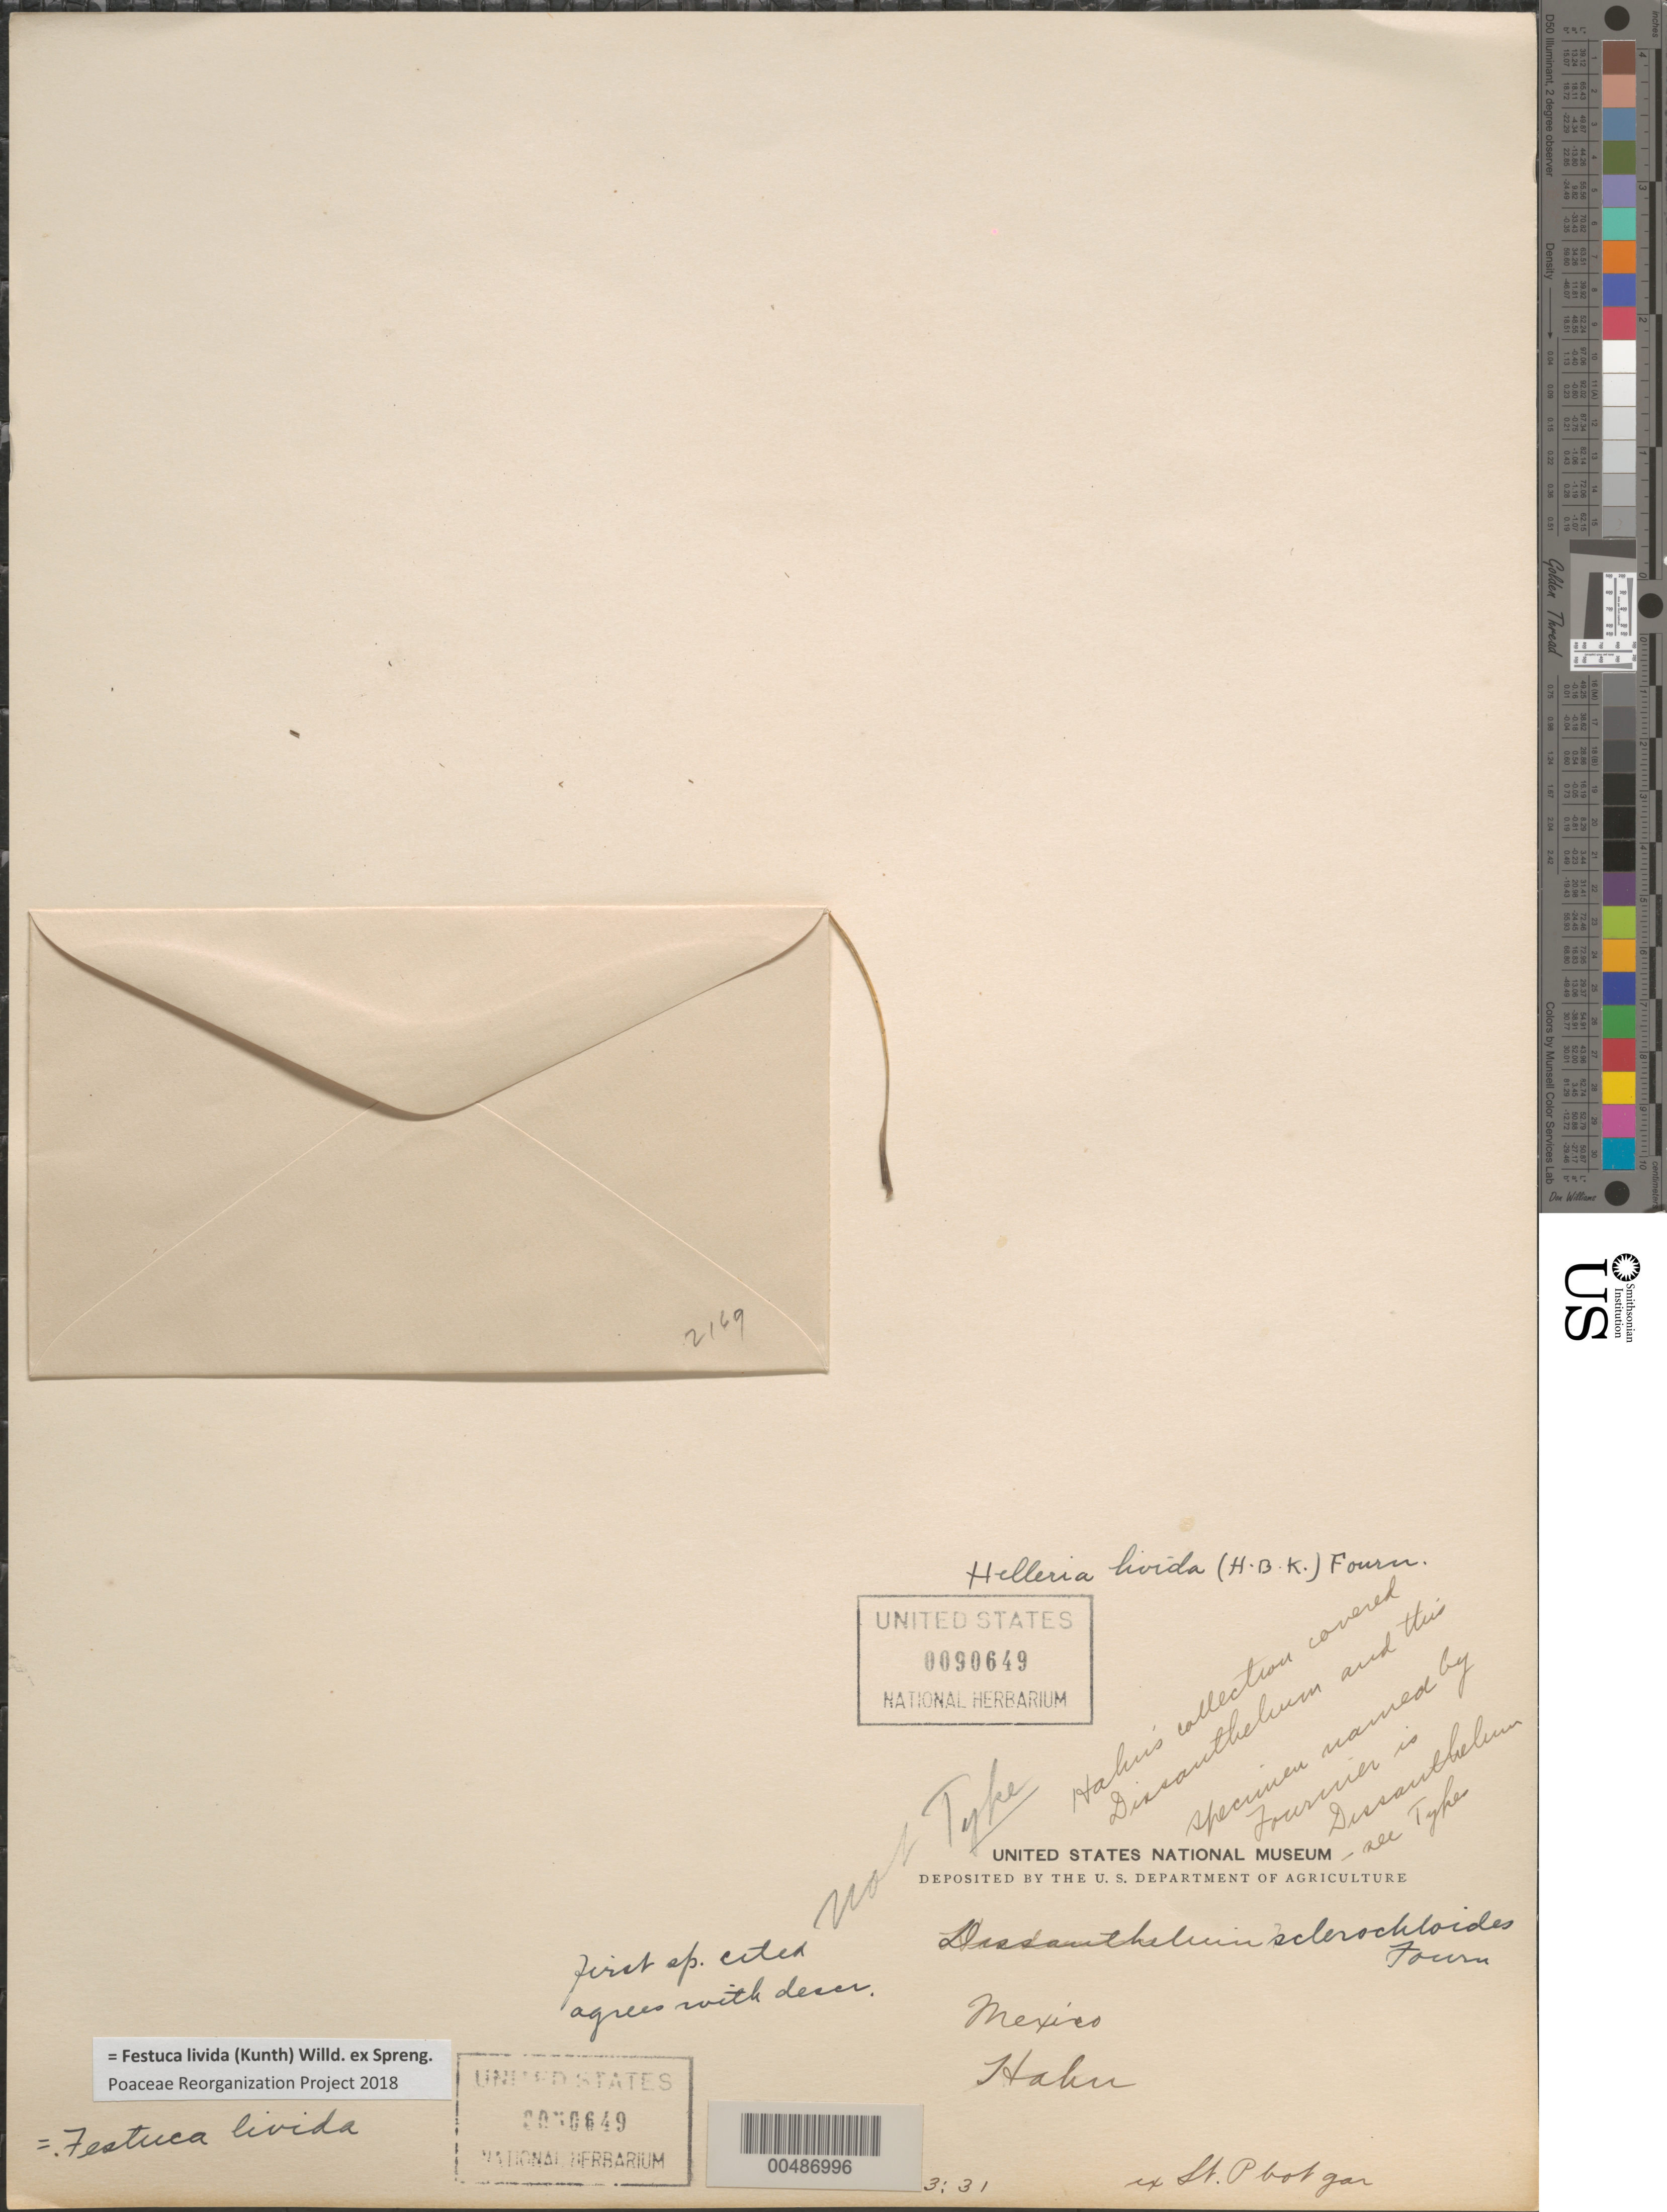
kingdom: Plantae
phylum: Tracheophyta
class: Liliopsida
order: Poales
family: Poaceae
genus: Festuca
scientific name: Festuca livida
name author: (Kunth) Willd.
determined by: Poaceae Reorganization Project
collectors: -- Hahn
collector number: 3:31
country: Mexico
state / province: Durango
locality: San Ramon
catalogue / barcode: US 90649